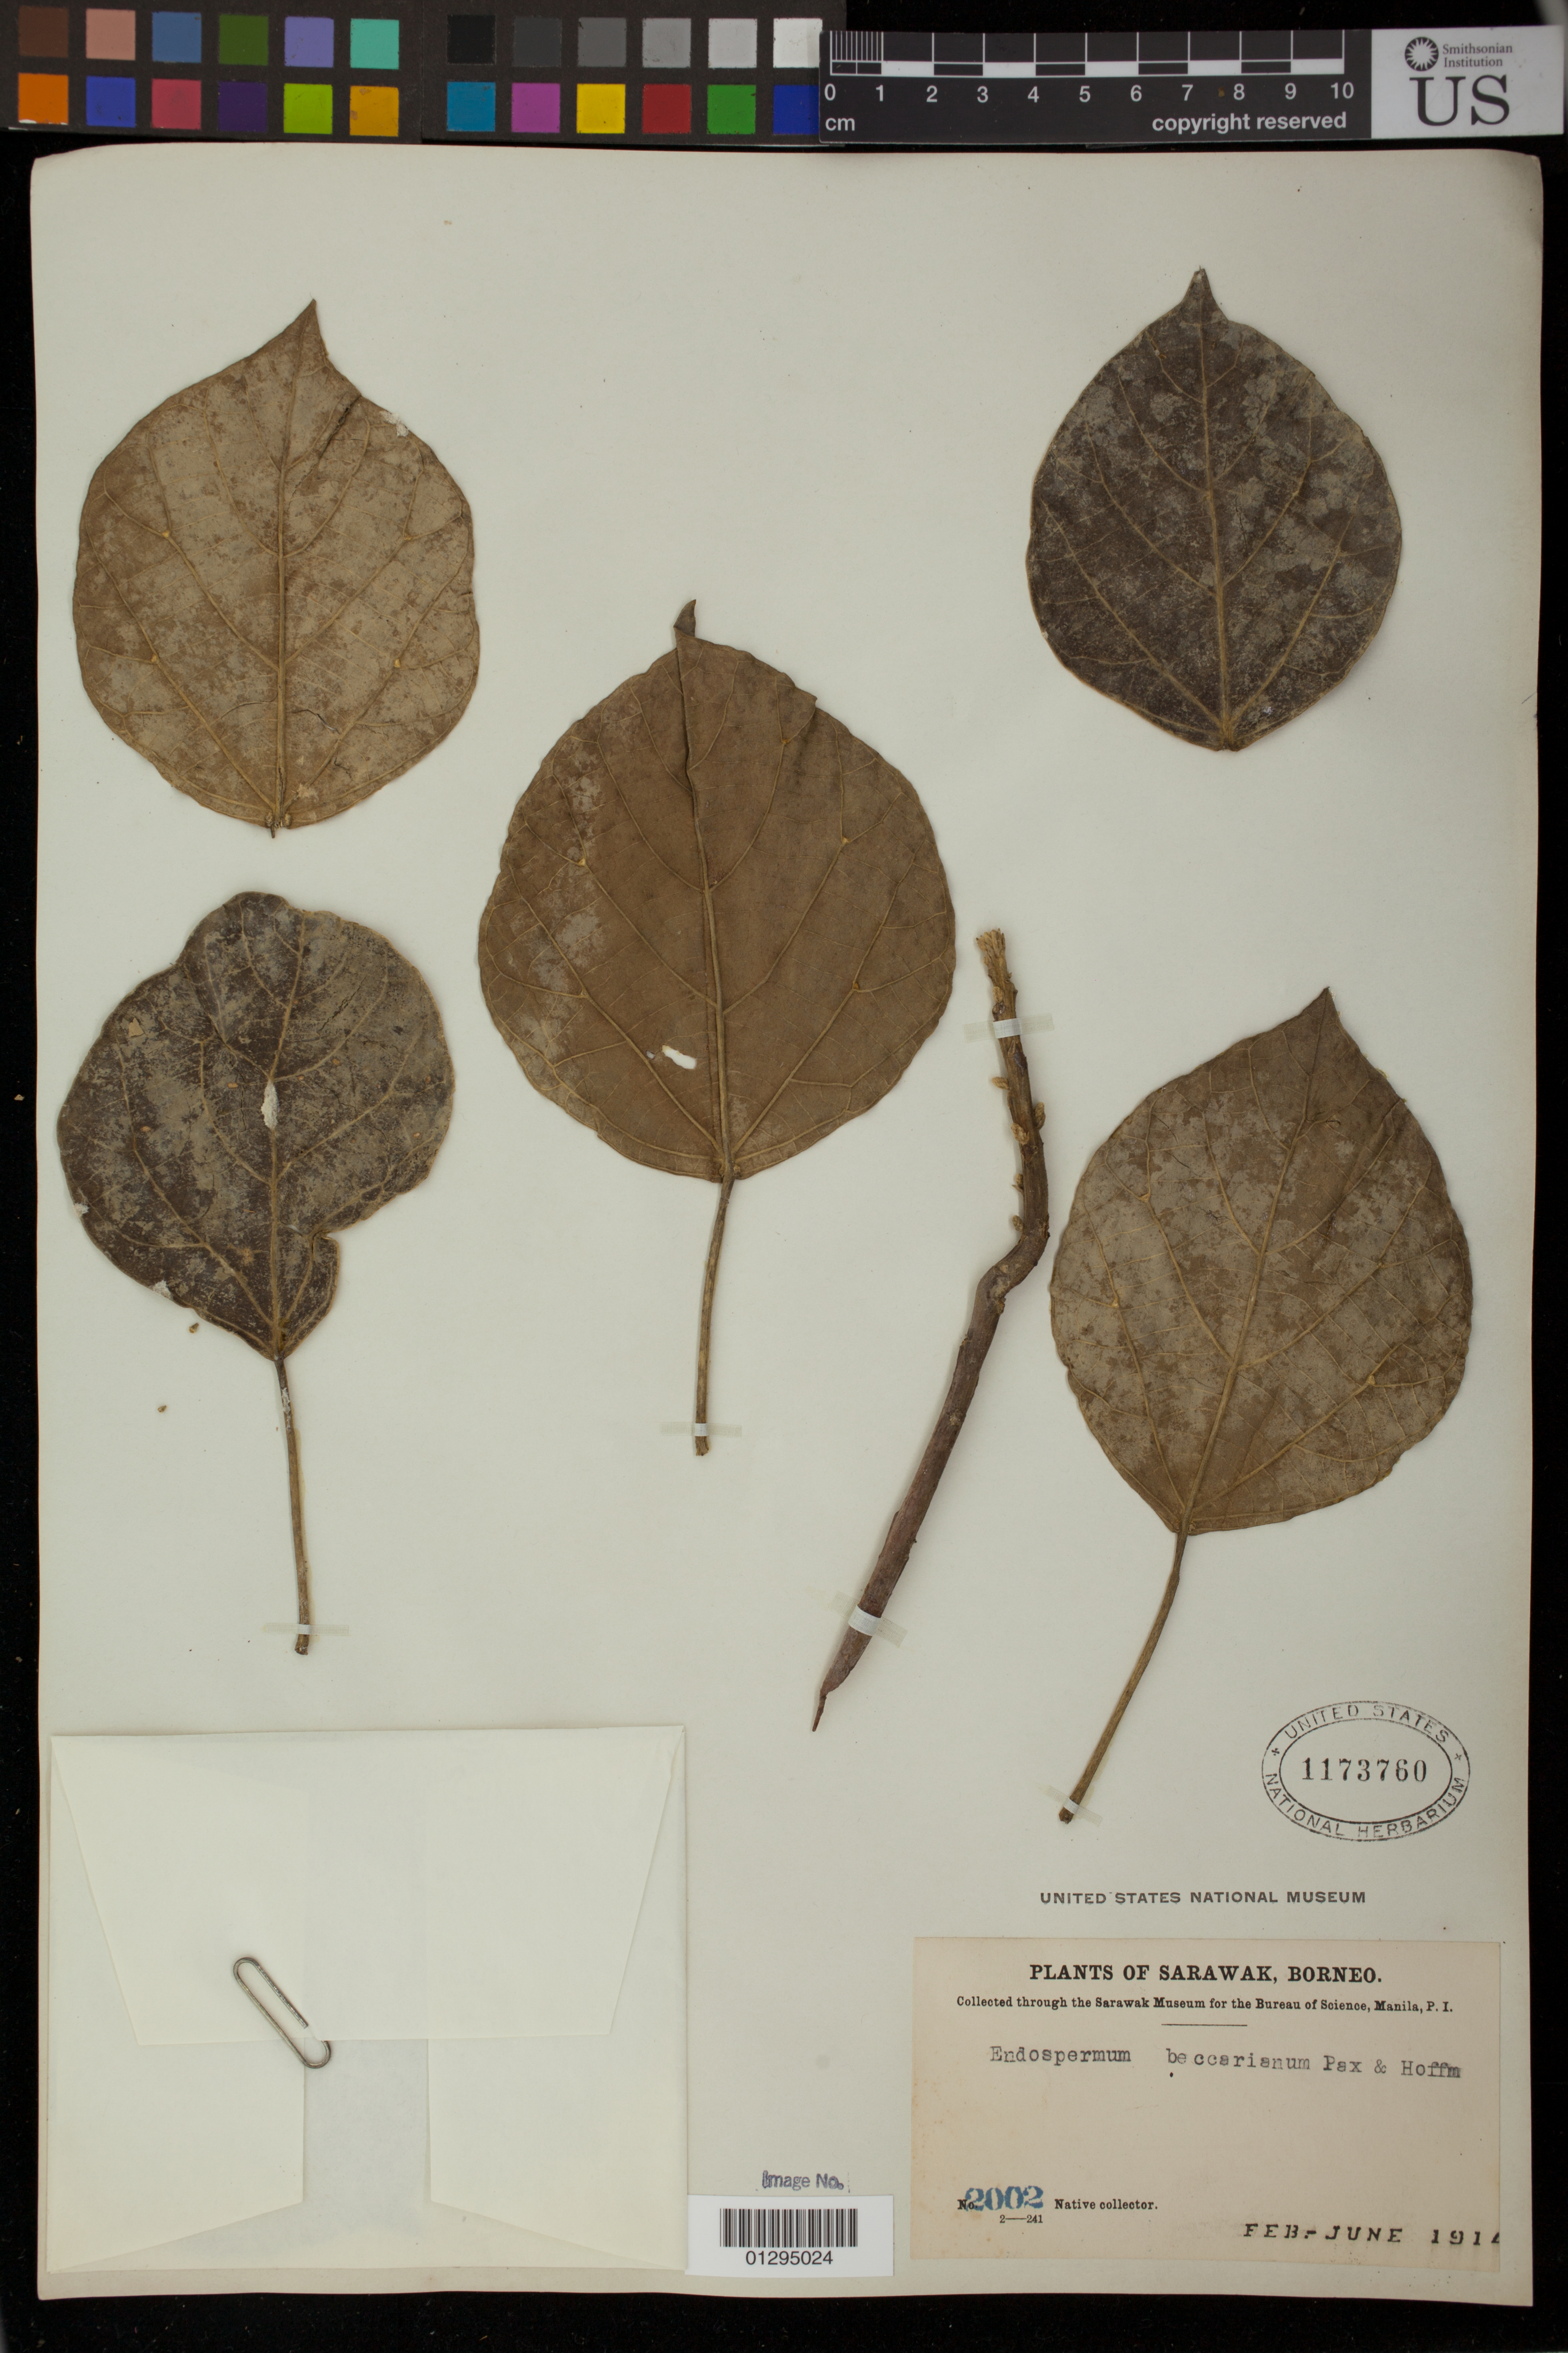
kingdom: Plantae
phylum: Tracheophyta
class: Magnoliopsida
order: Malpighiales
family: Euphorbiaceae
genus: Endospermum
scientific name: Endospermum diadenum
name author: (Miq.) Airy Shaw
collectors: Native collector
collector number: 2002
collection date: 1914-02/1914-06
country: Malaysia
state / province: Sarawak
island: Borneo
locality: Sarawak, Borneo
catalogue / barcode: US 1173760